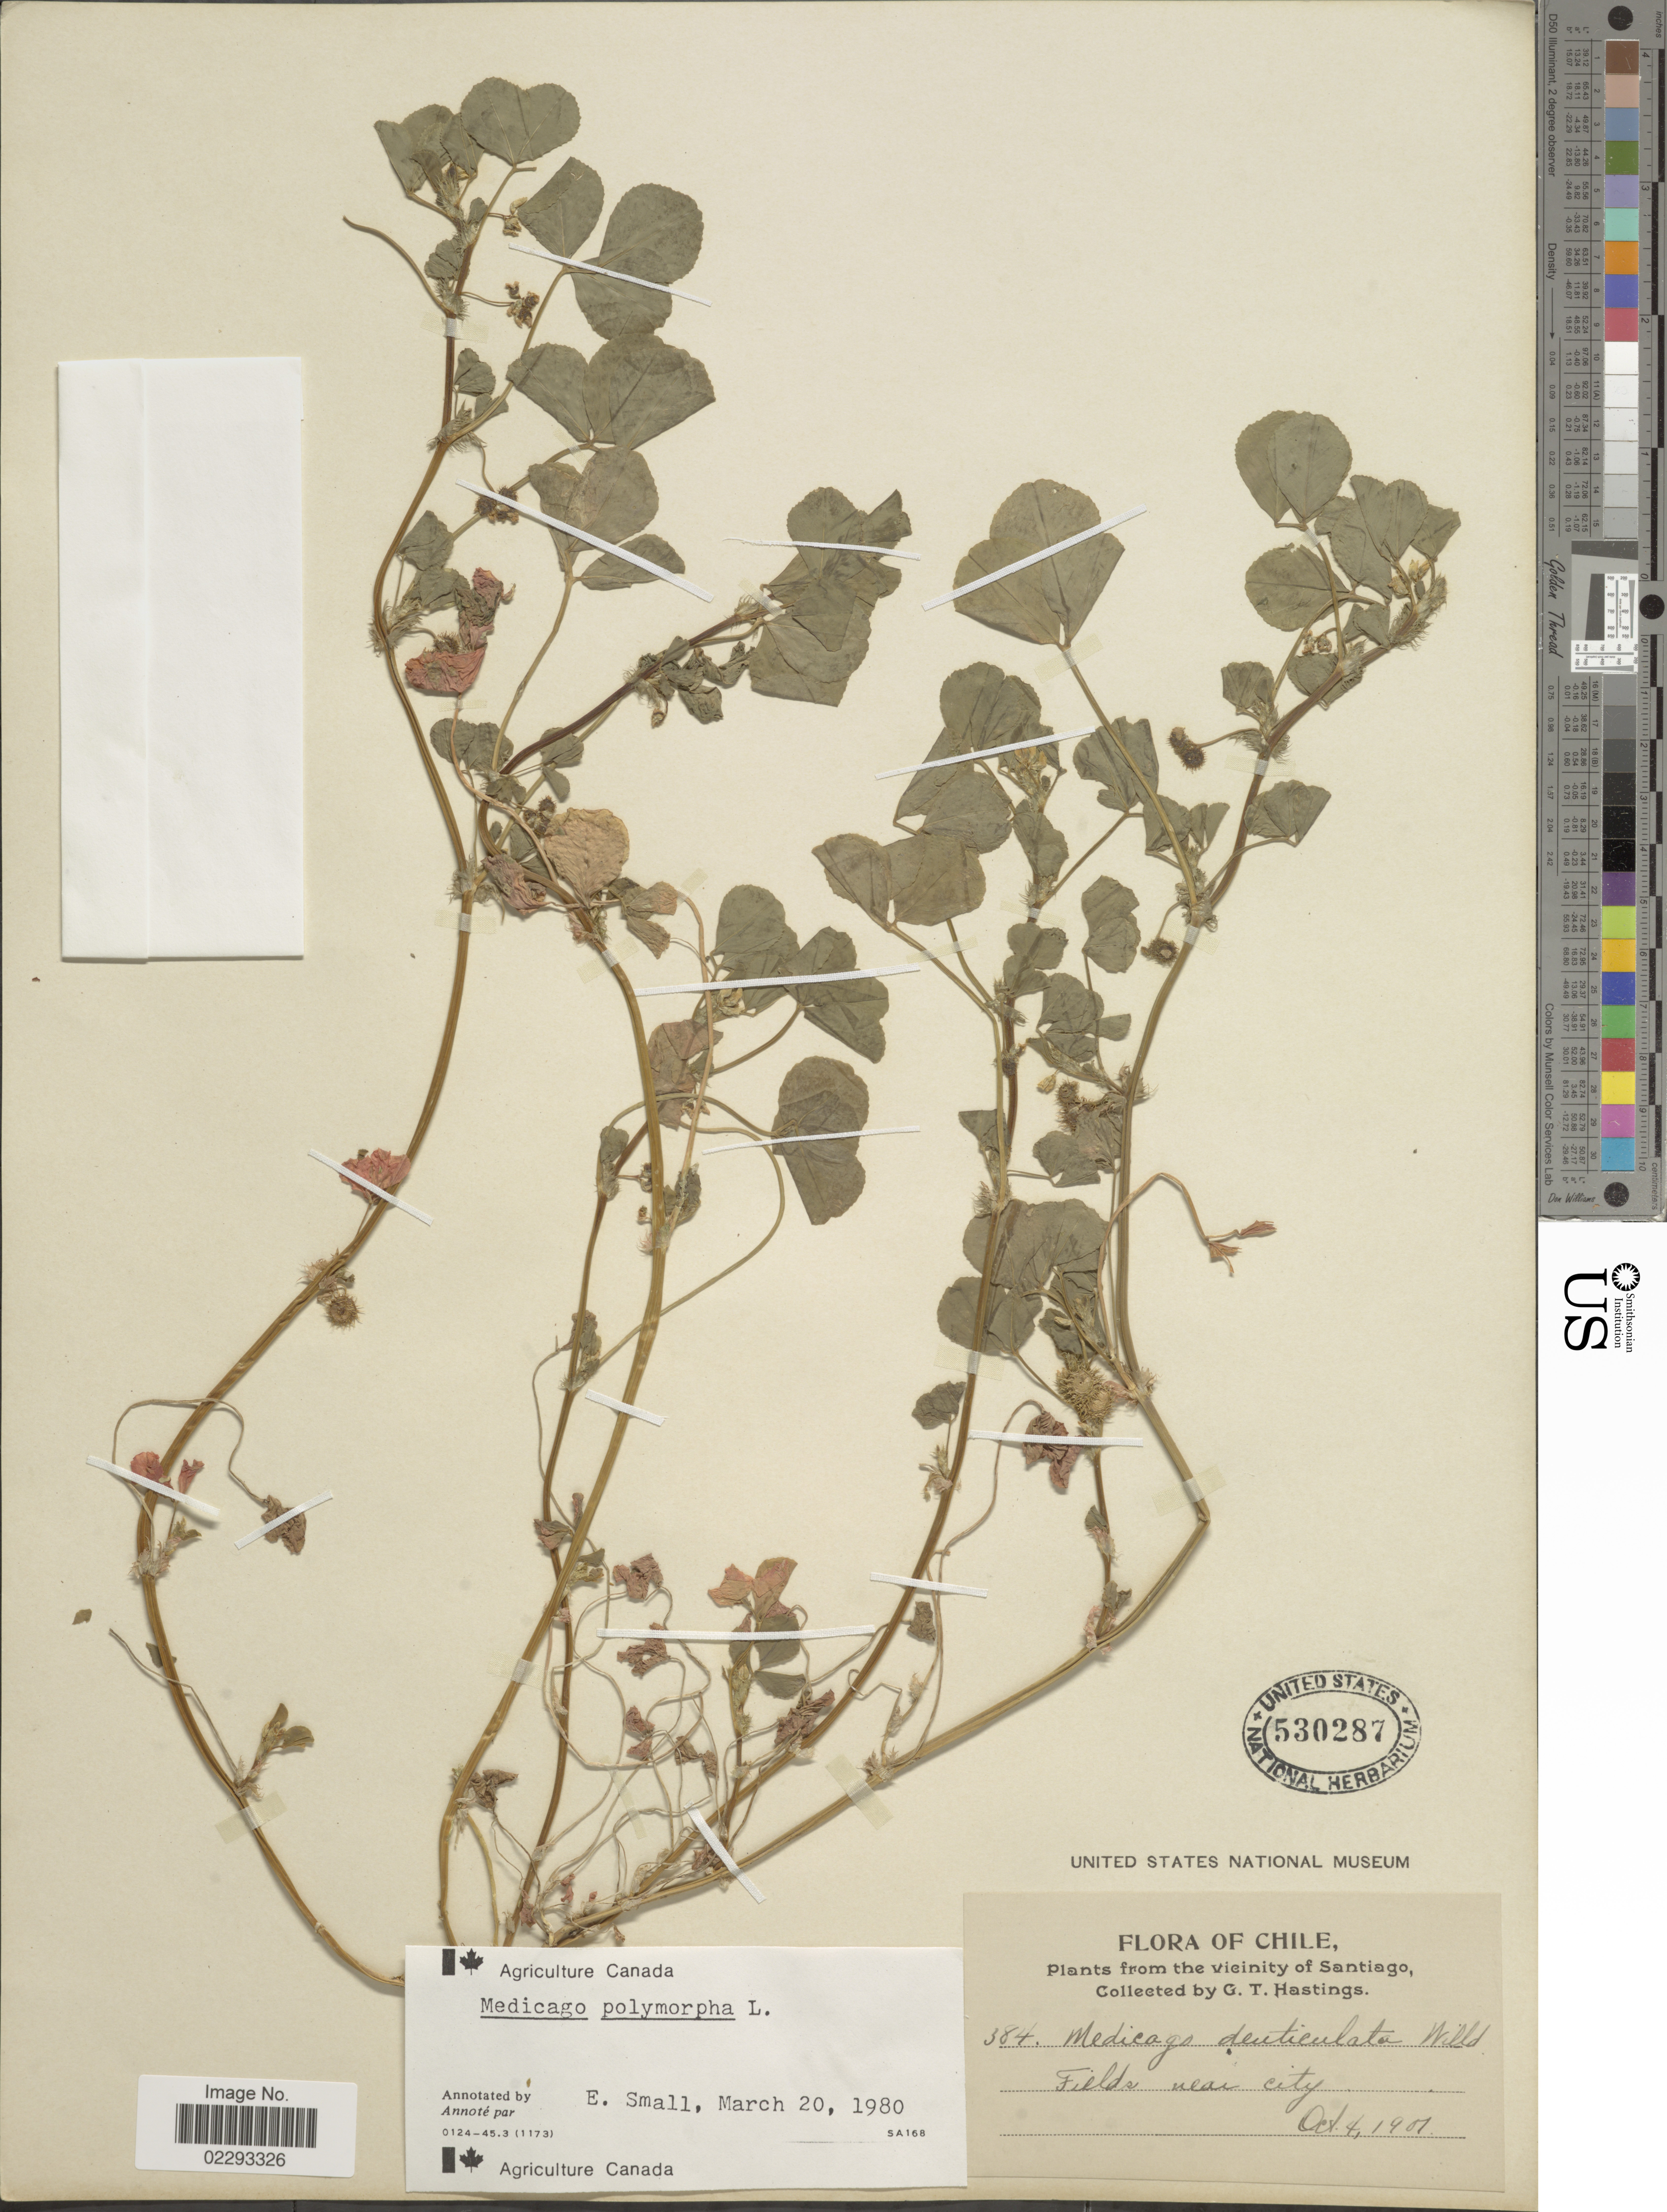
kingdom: Plantae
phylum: Tracheophyta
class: Magnoliopsida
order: Fabales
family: Fabaceae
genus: Medicago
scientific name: Medicago polymorpha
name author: L.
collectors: G. Hastings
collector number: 384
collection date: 1901-10-04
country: Chile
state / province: Región Metropolitana (RM)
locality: Vicinity of Santiago, fields near City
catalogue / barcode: US 530287